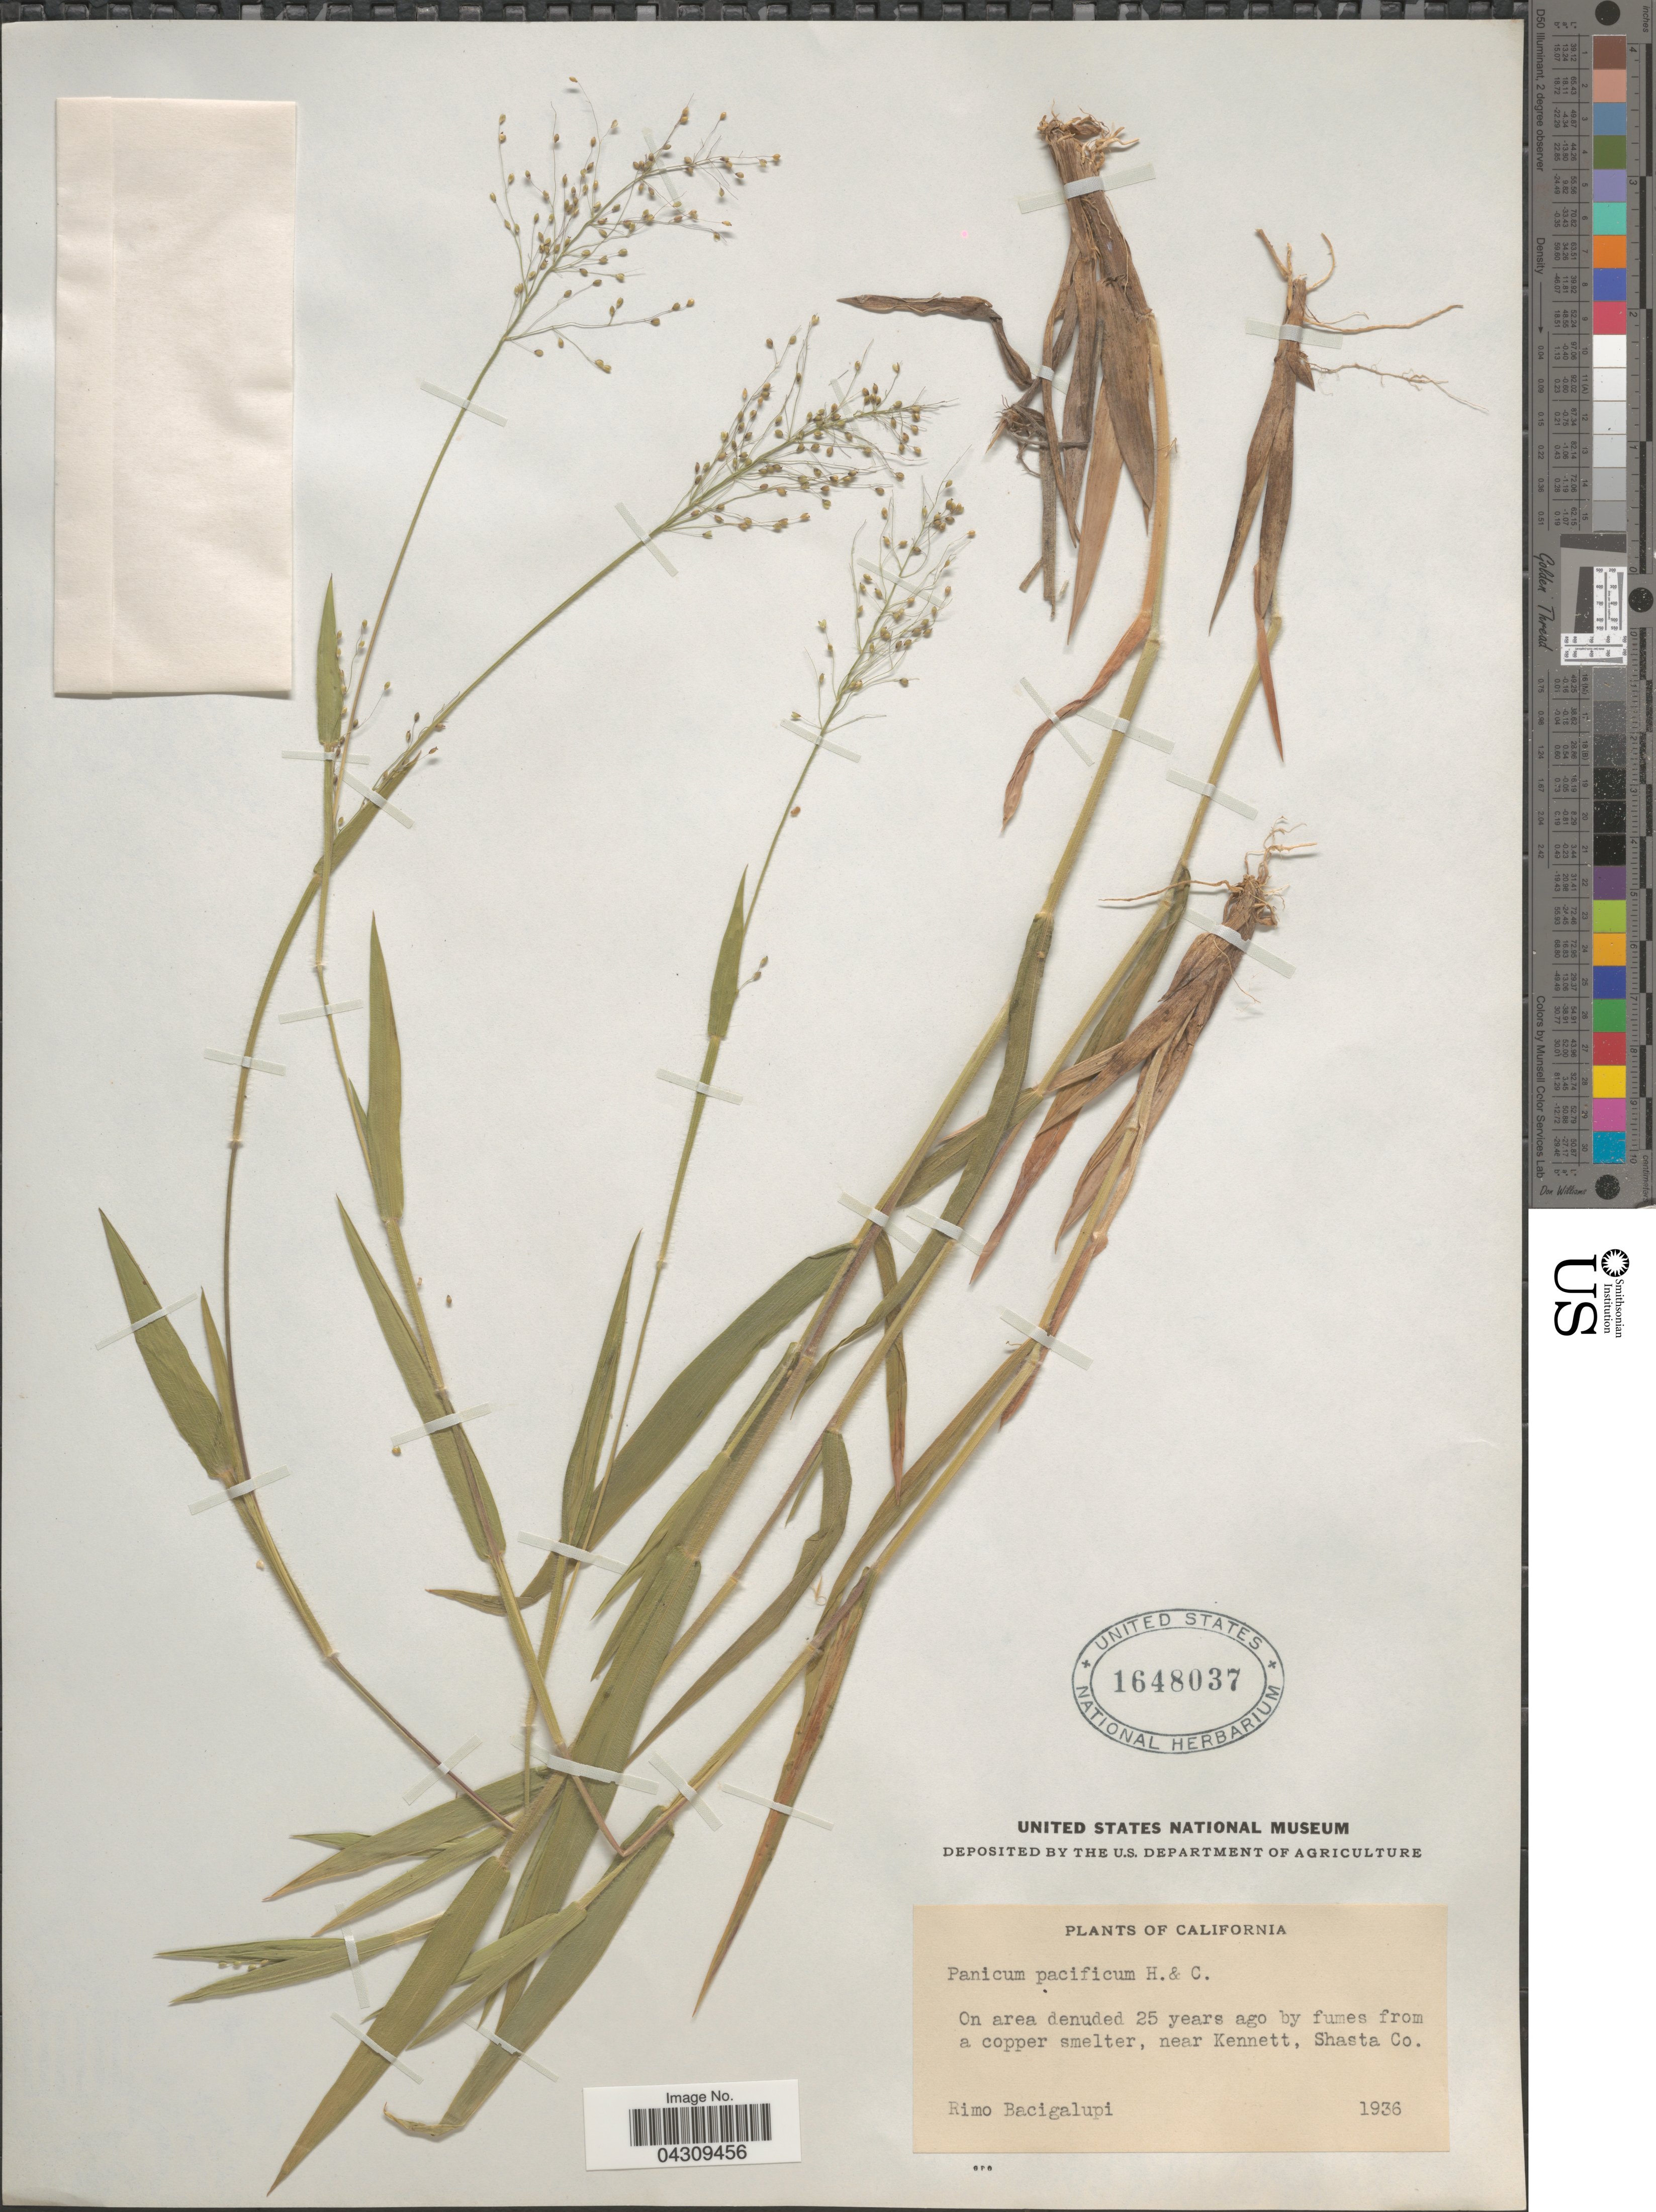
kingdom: Plantae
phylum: Tracheophyta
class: Liliopsida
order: Poales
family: Poaceae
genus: Dichanthelium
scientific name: Dichanthelium acuminatum var. acuminatum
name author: (Sw.) Gould & C.A. Clark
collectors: R. Bacigalupi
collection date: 1936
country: United States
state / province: California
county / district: Shasta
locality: On area denuded 25 years ago by fumes from a copper smelter, near Kennett, Shasta Co.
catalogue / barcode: US 1648037